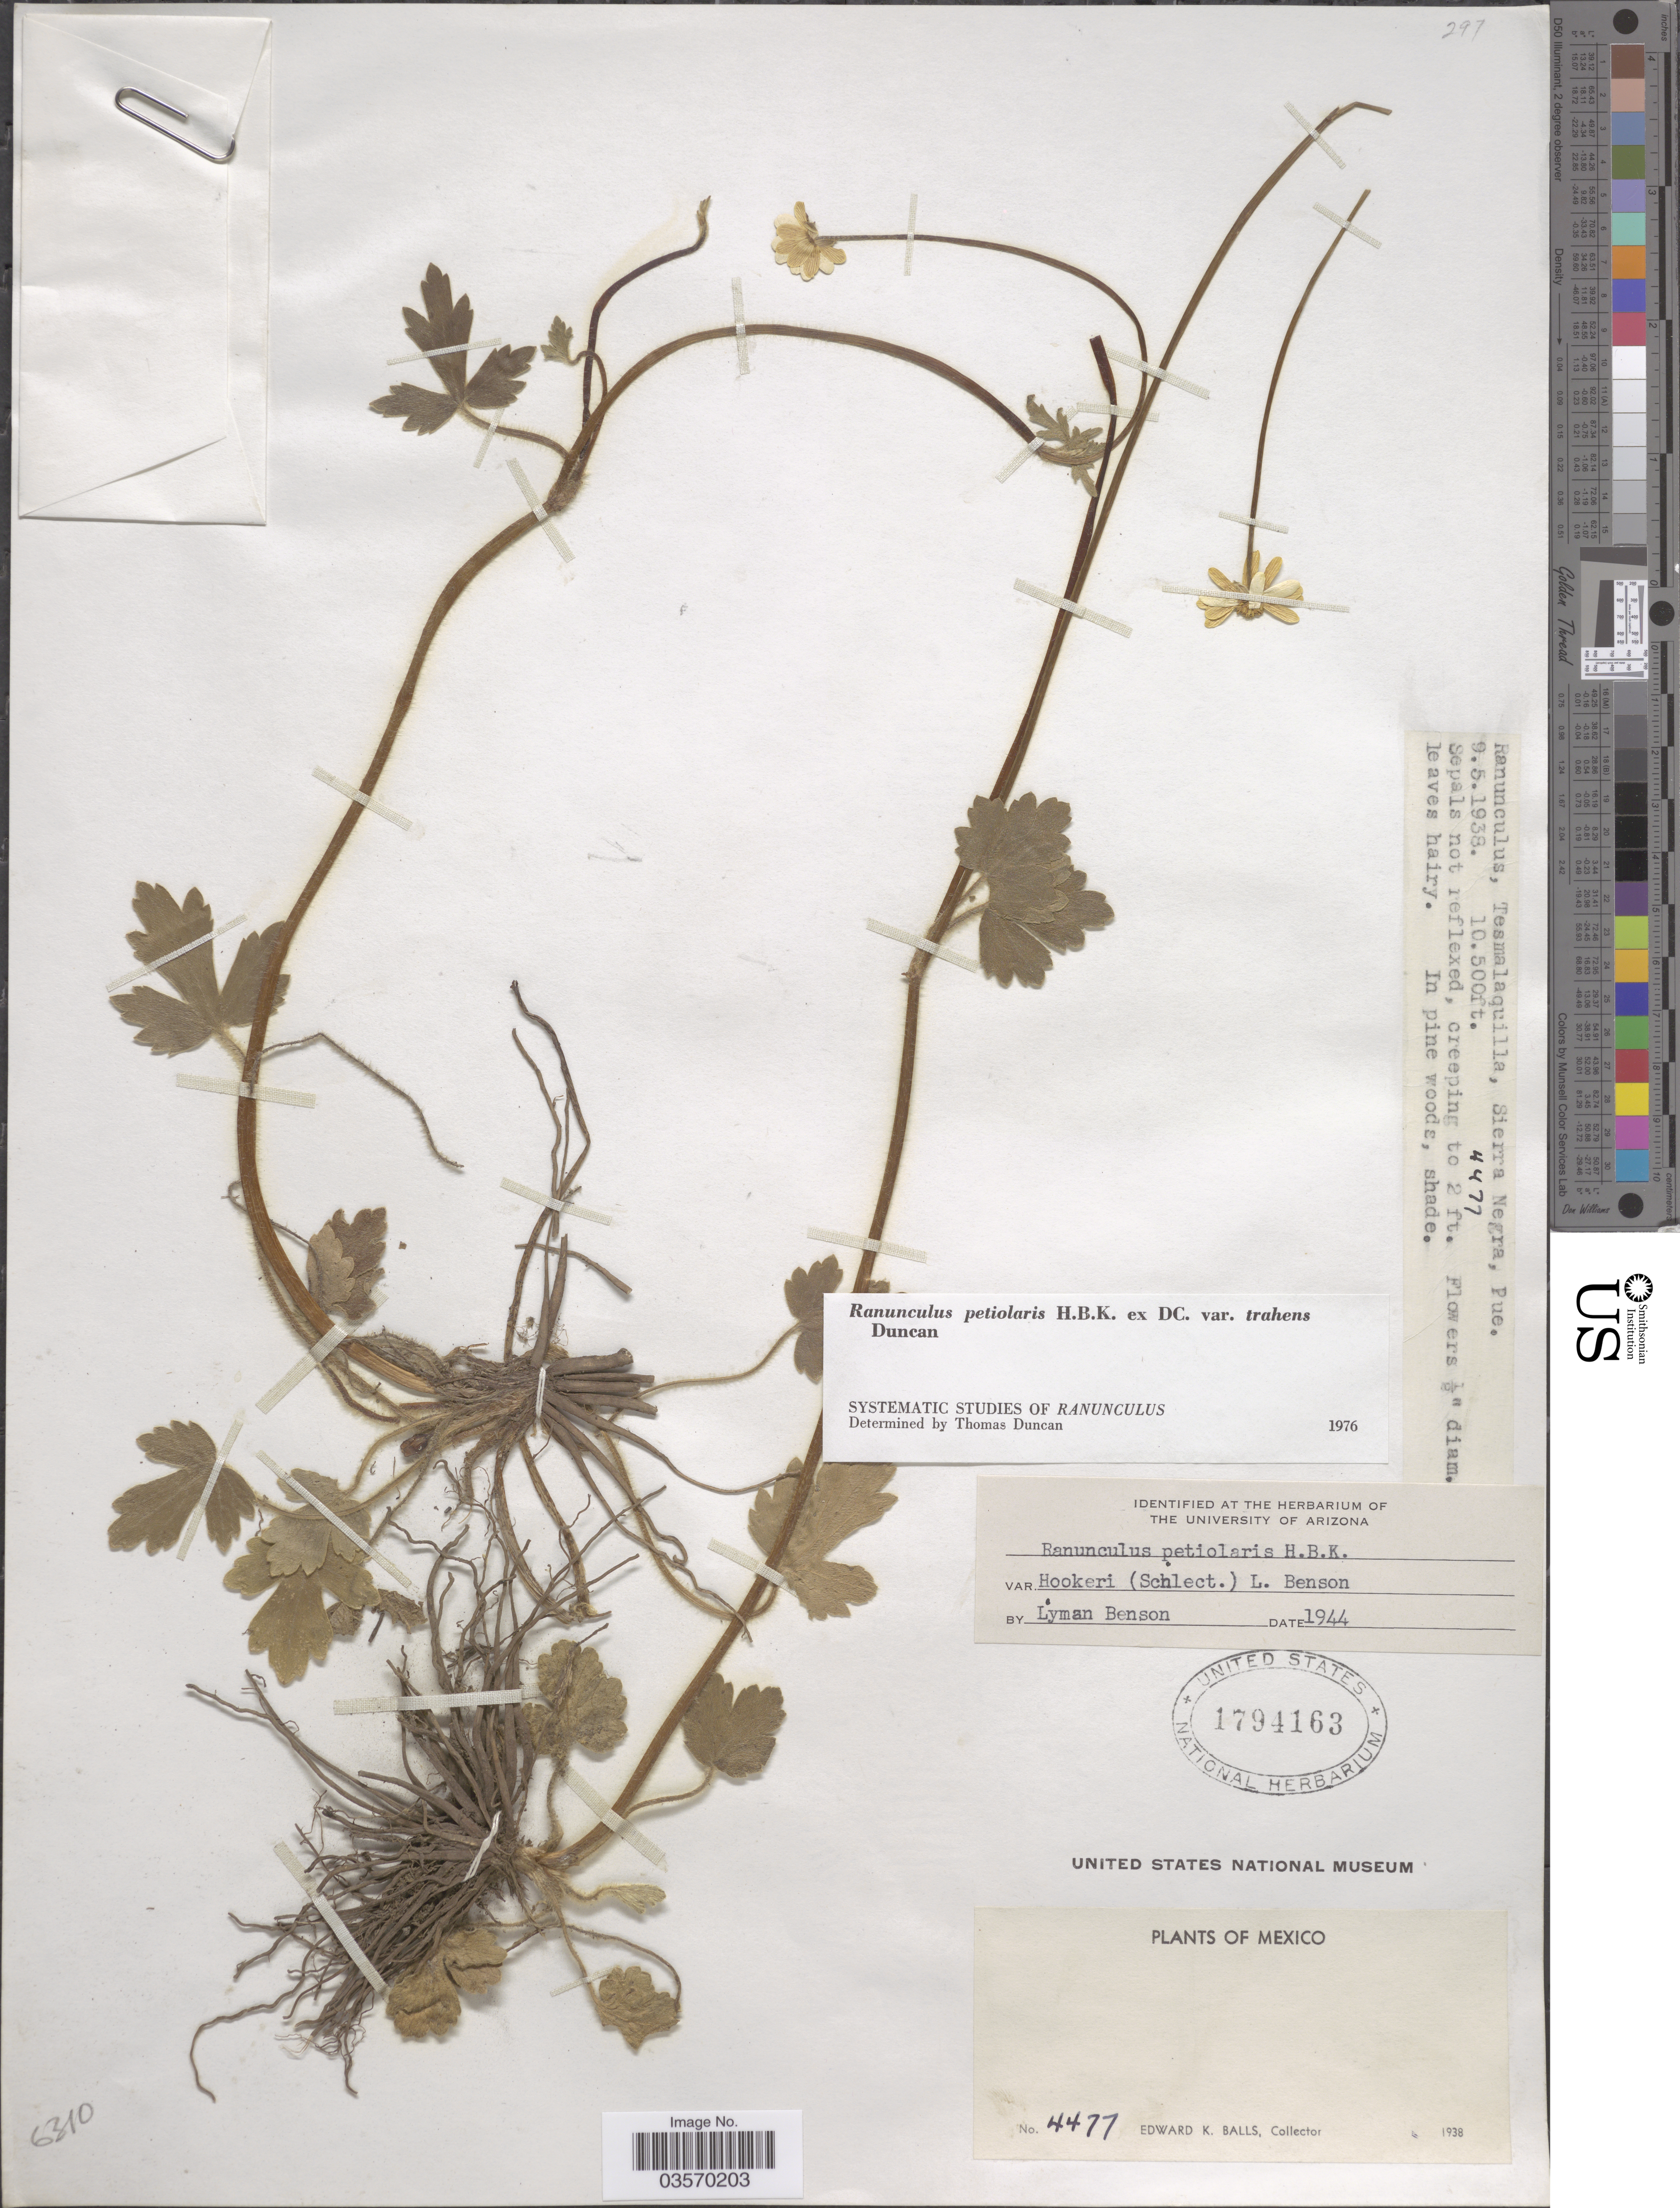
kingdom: Plantae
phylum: Tracheophyta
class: Magnoliopsida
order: Ranunculales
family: Ranunculaceae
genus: Ranunculus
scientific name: Ranunculus petiolaris var. trahens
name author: Kunth ex DC.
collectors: E. K. Balls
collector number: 4477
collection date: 1938-05-09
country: Mexico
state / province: Puebla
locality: Tesmalaquilla, Sierra Negra.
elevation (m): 3200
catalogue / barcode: US 1794163